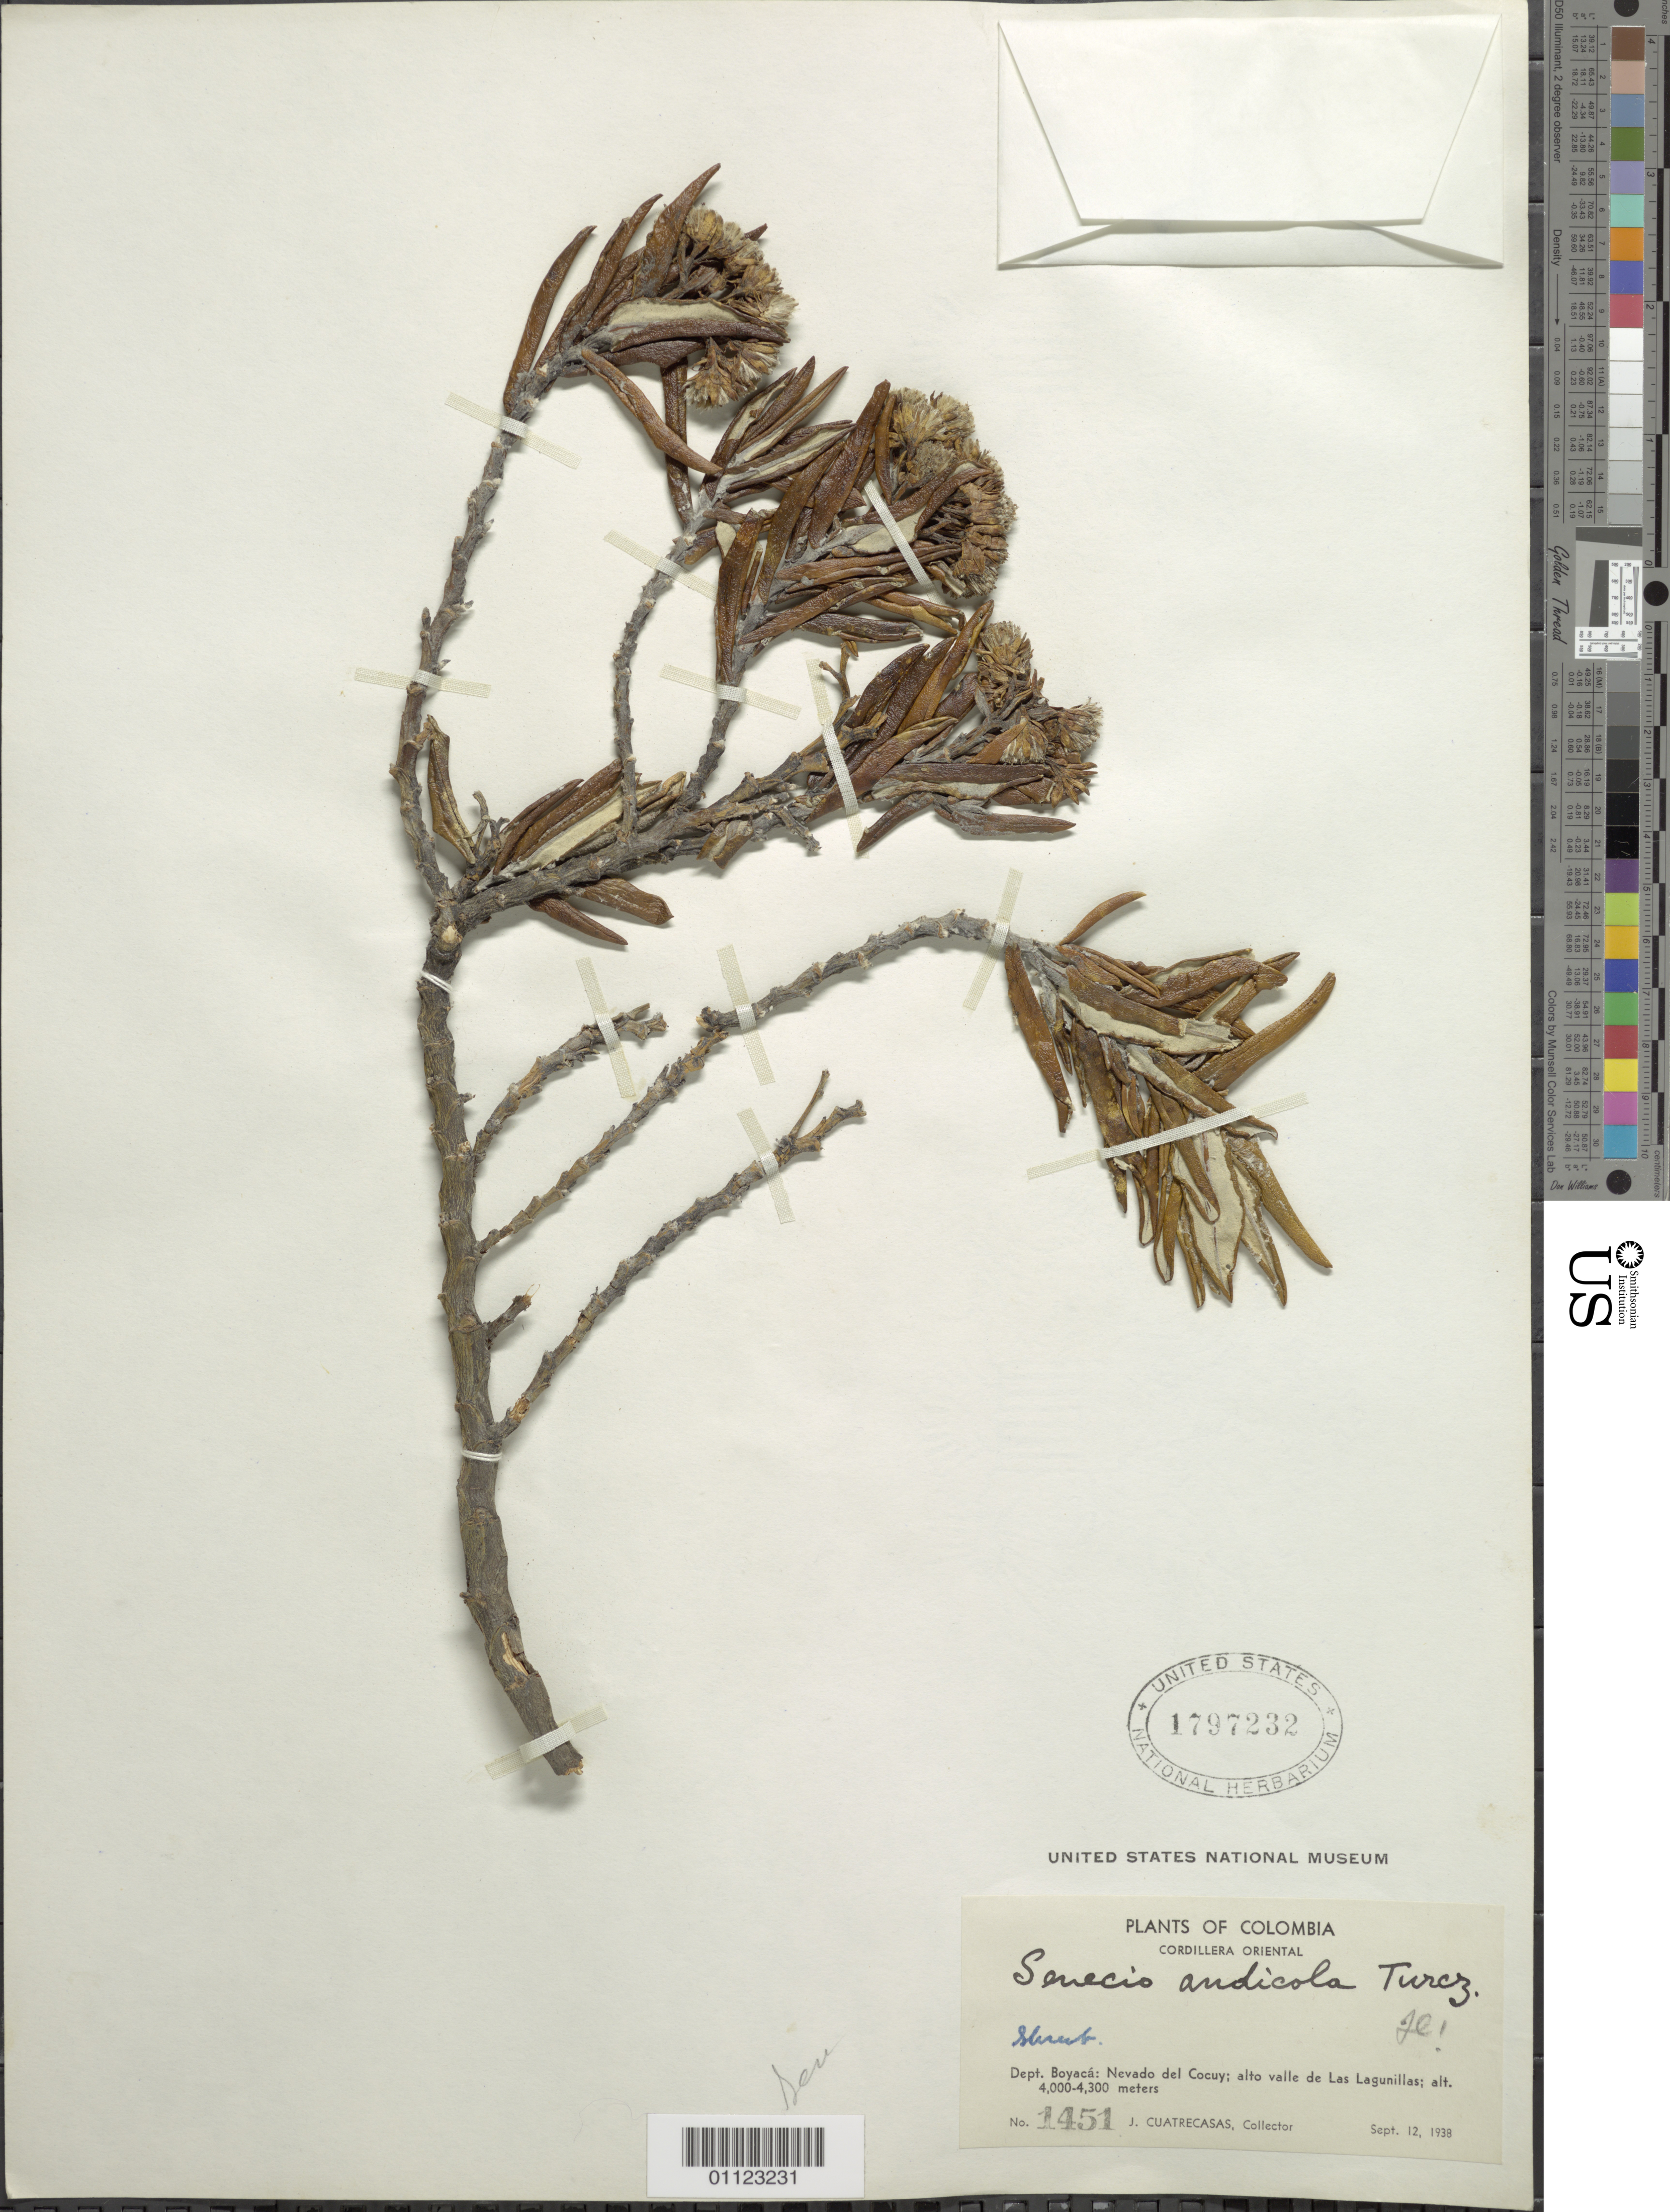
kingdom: Plantae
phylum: Tracheophyta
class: Magnoliopsida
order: Asterales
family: Asteraceae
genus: Pentacalia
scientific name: Pentacalia andicola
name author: (Turcz.) Cuatrec.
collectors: J. Cuatrecasas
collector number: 1451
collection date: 1938-09-12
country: Colombia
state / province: Boyacá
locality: Nevado del Cocuy, alto valle de Las Lagunillas.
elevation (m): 4000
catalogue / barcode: US 1797232